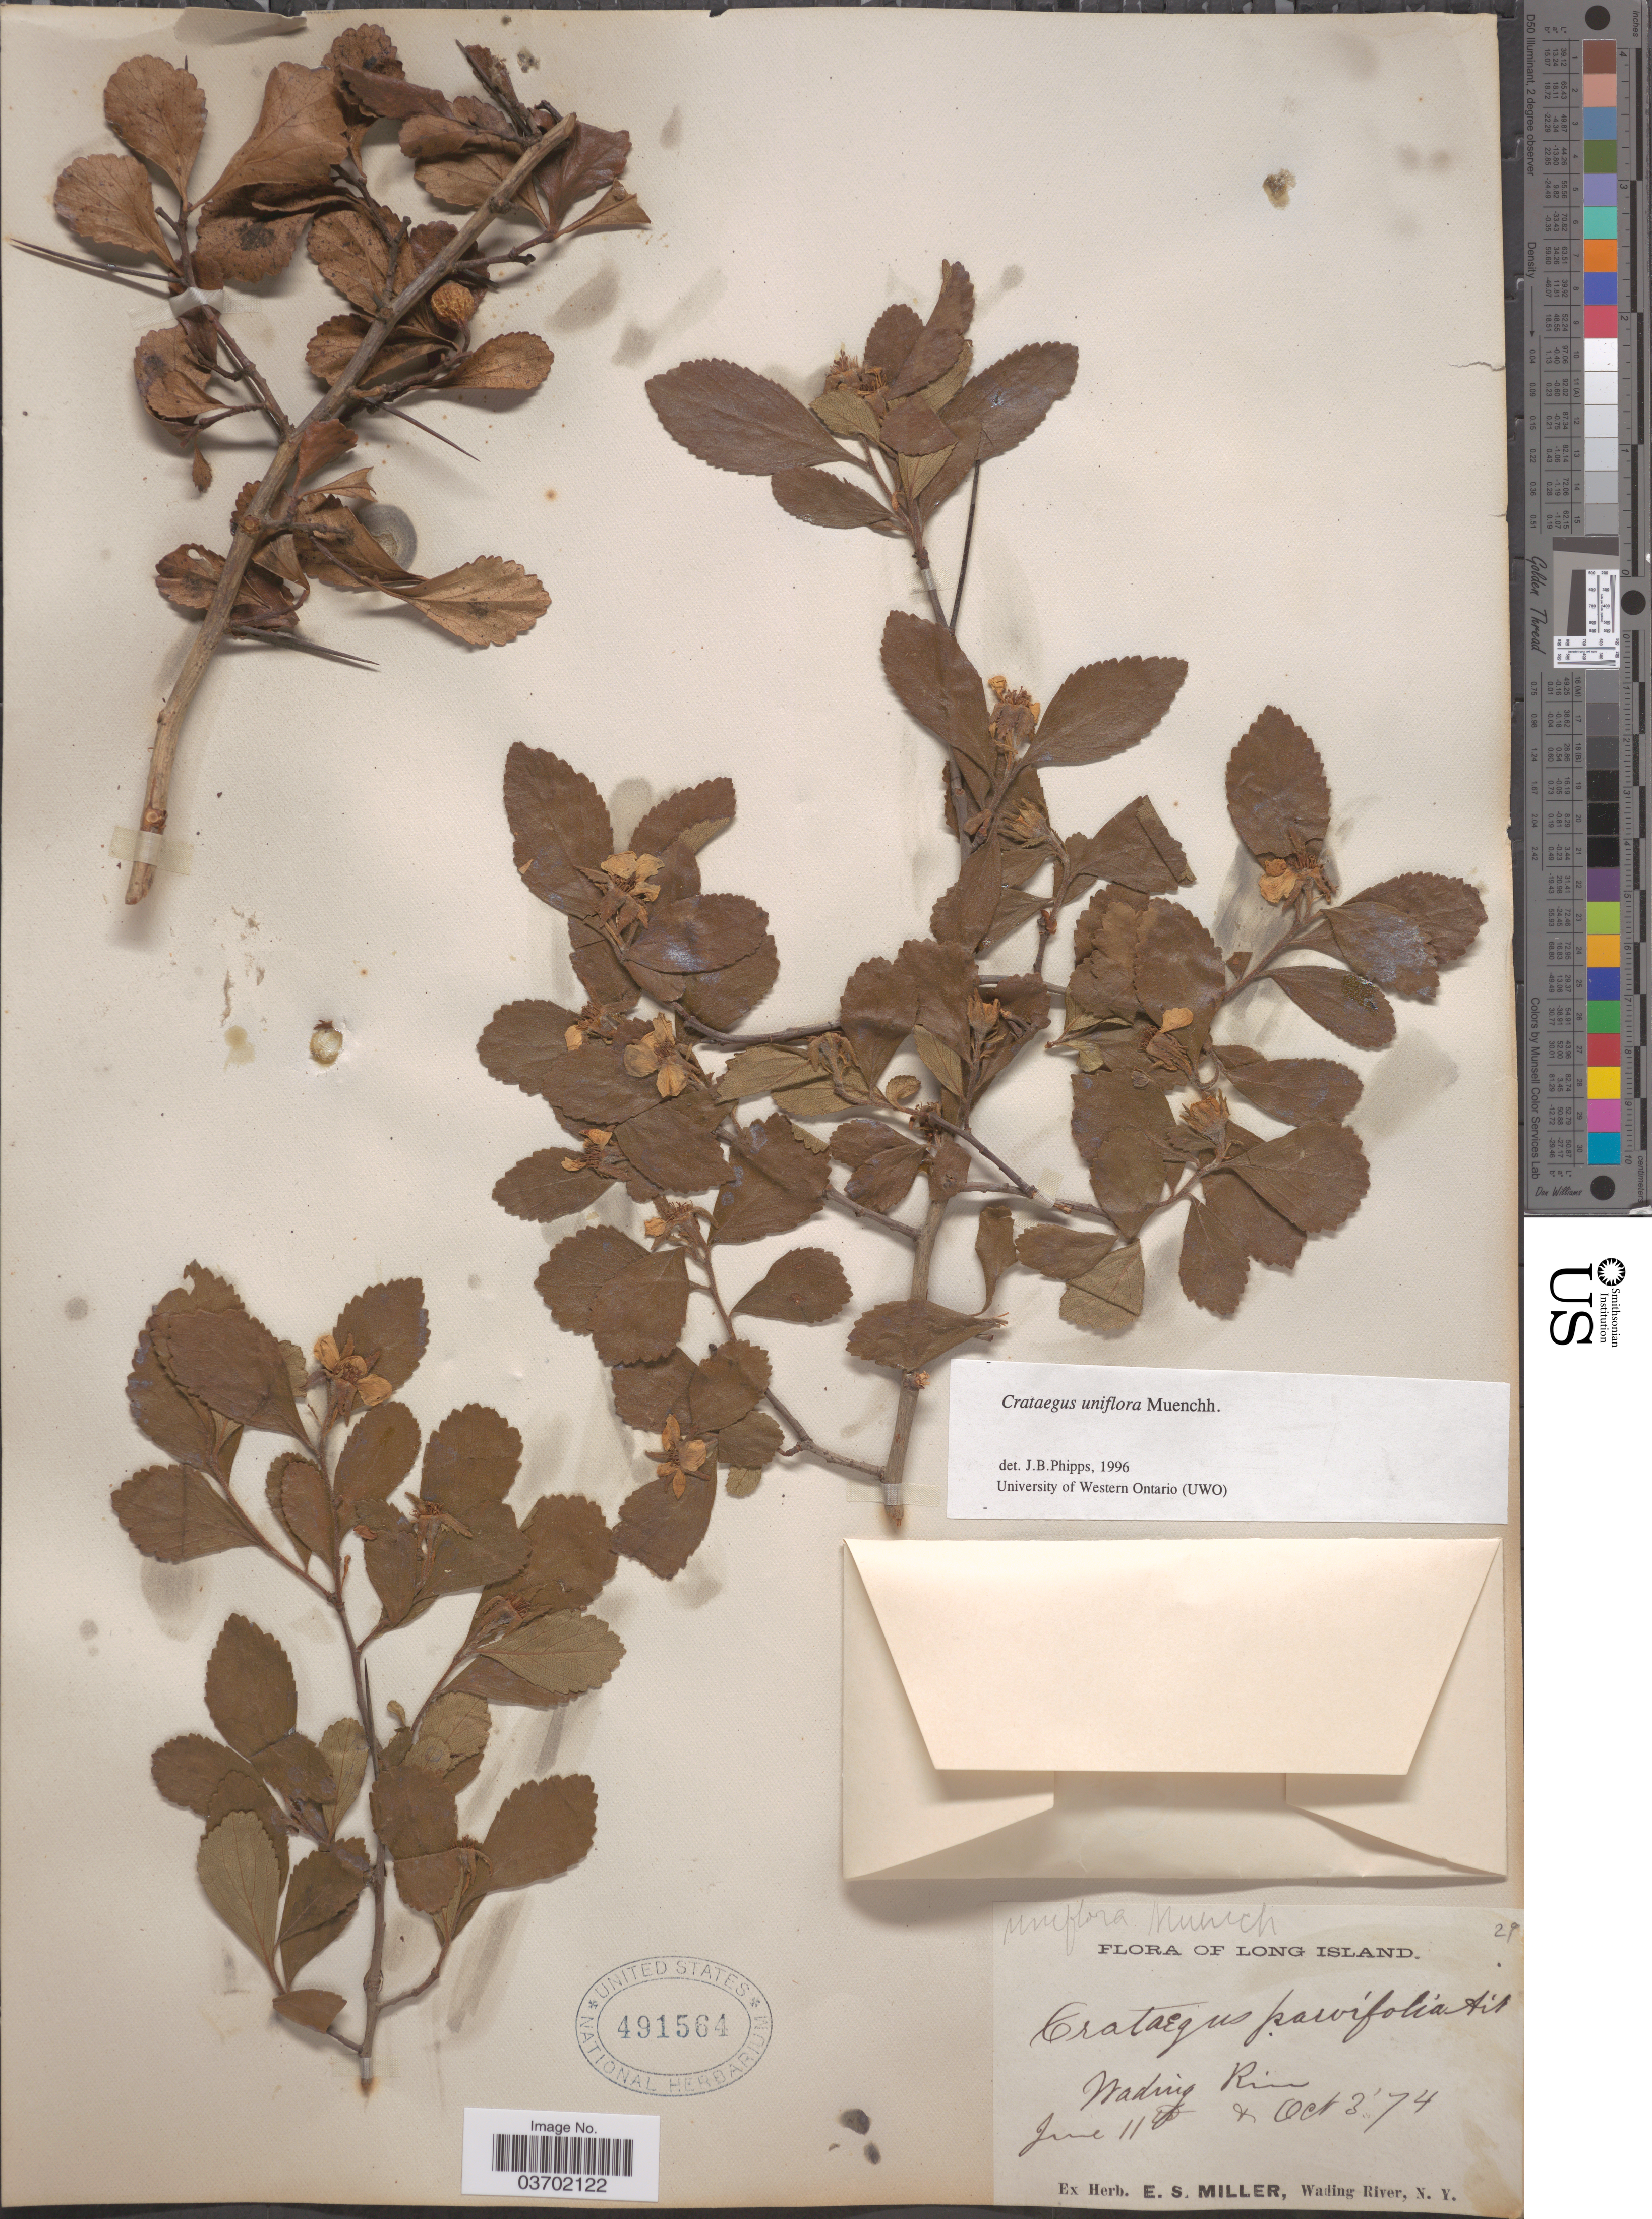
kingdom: Plantae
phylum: Tracheophyta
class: Magnoliopsida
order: Rosales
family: Rosaceae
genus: Crataegus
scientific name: Crataegus uniflora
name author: Münchh.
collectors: ex herb. E. S. Miller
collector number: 29?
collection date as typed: Transcribed d/m/y: 11/6/74 to 3/10/74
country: United States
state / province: New York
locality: Long Island. Wading River.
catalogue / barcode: US 491564